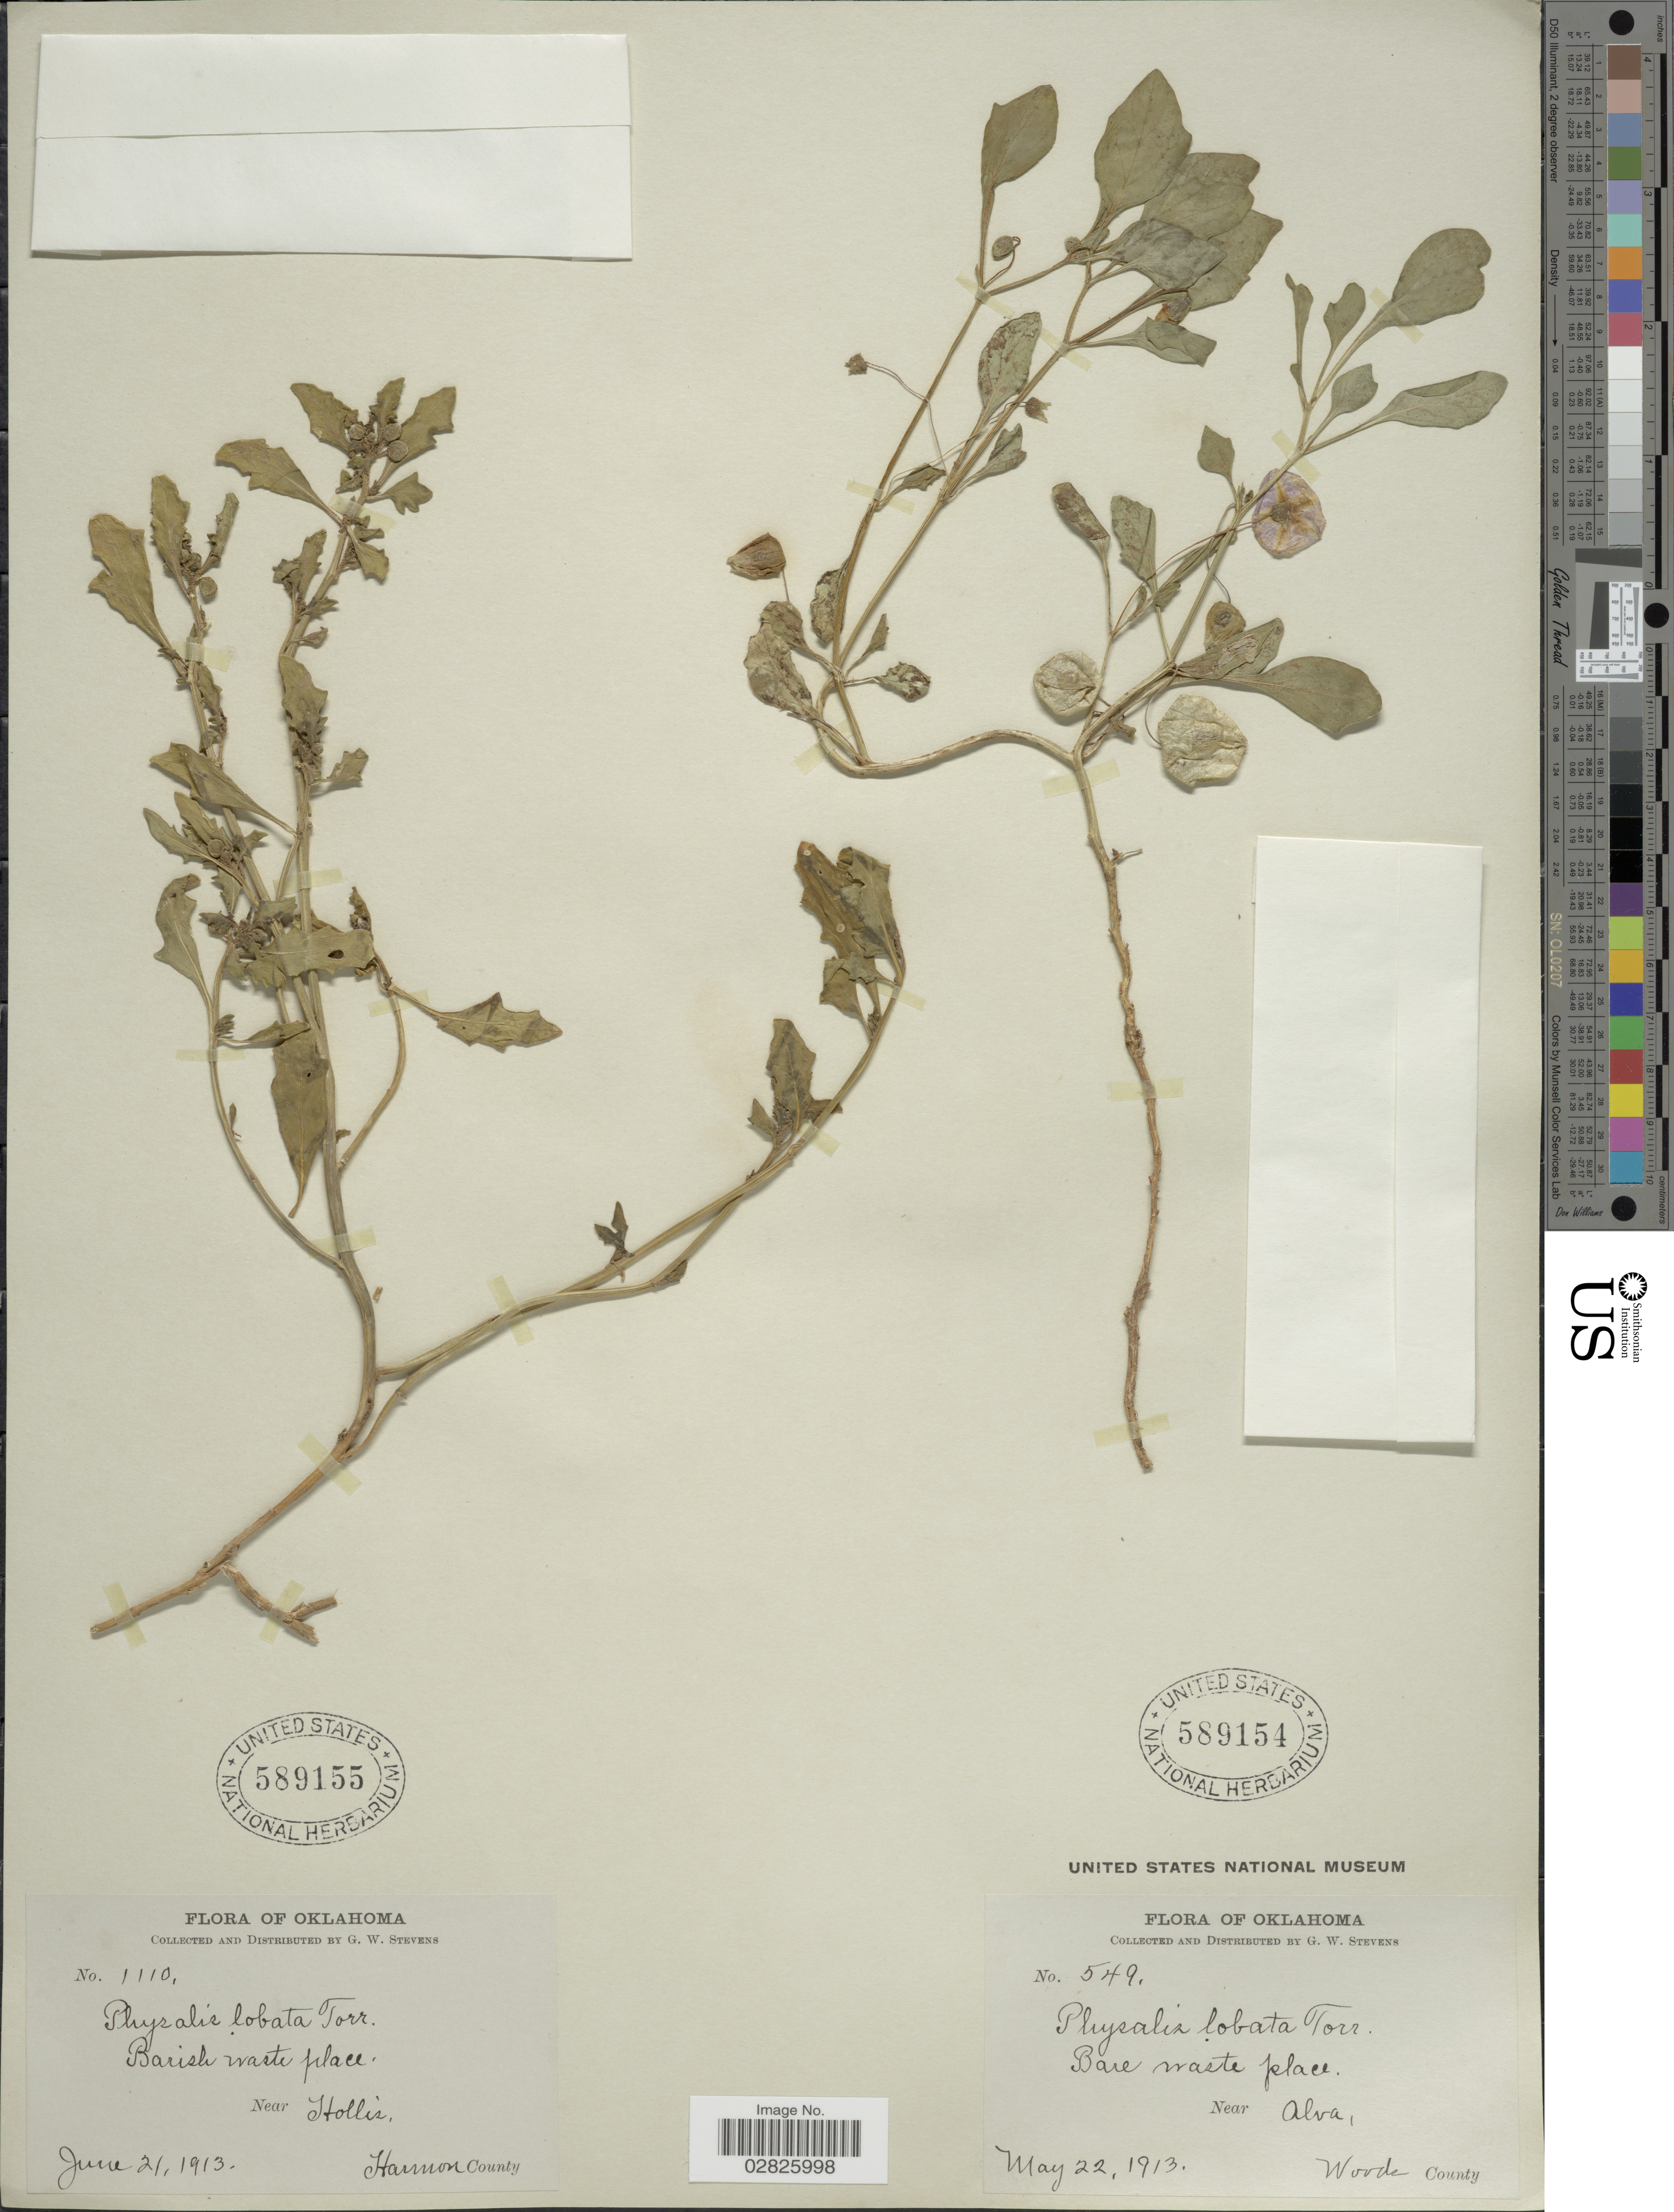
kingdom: Plantae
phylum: Tracheophyta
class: Magnoliopsida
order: Solanales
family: Solanaceae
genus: Quincula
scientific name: Quincula lobata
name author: (Torr.) Raf.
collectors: G. W. Stevens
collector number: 1110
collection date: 1913-06-21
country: United States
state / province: Oklahoma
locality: Barish west place. Near Hollis. Hannon County.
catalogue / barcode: US 589155